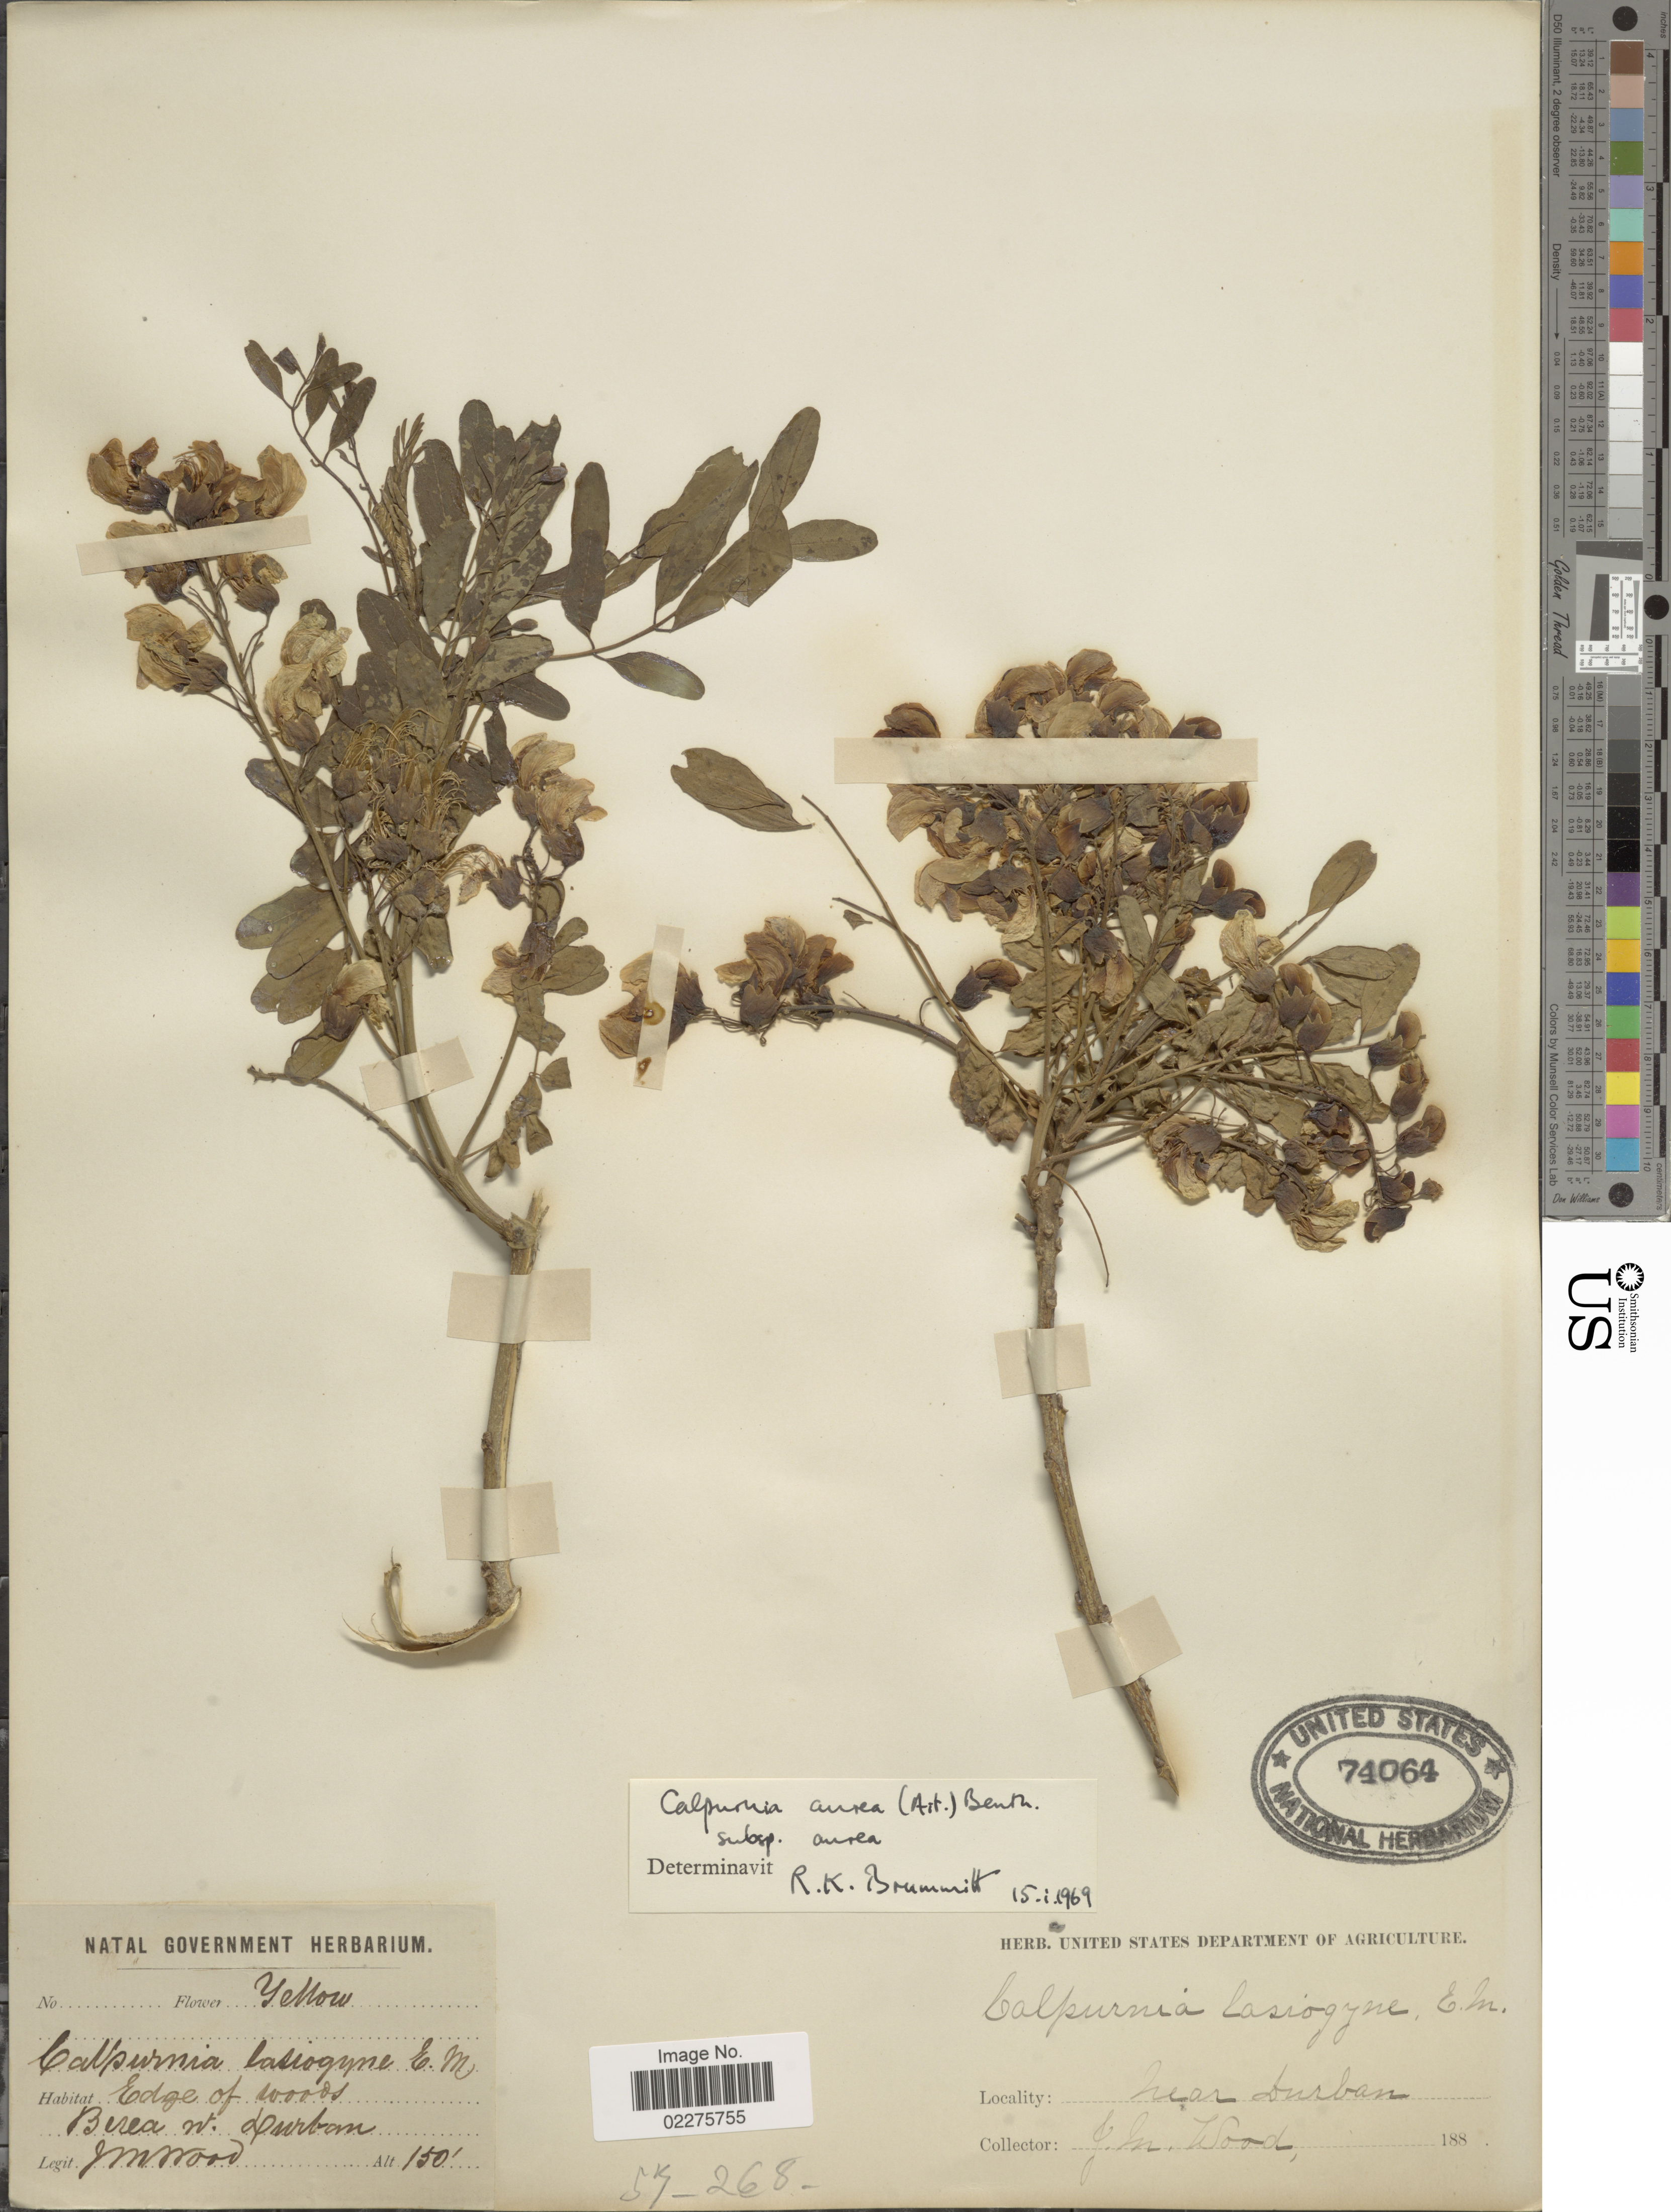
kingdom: Plantae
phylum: Tracheophyta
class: Magnoliopsida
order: Fabales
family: Fabaceae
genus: Calpurnia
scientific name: Calpurnia aurea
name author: (Aiton) Benth.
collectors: J. M. Wood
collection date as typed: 188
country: Lesotho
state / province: Berea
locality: Bear Durban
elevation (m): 46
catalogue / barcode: US 74064